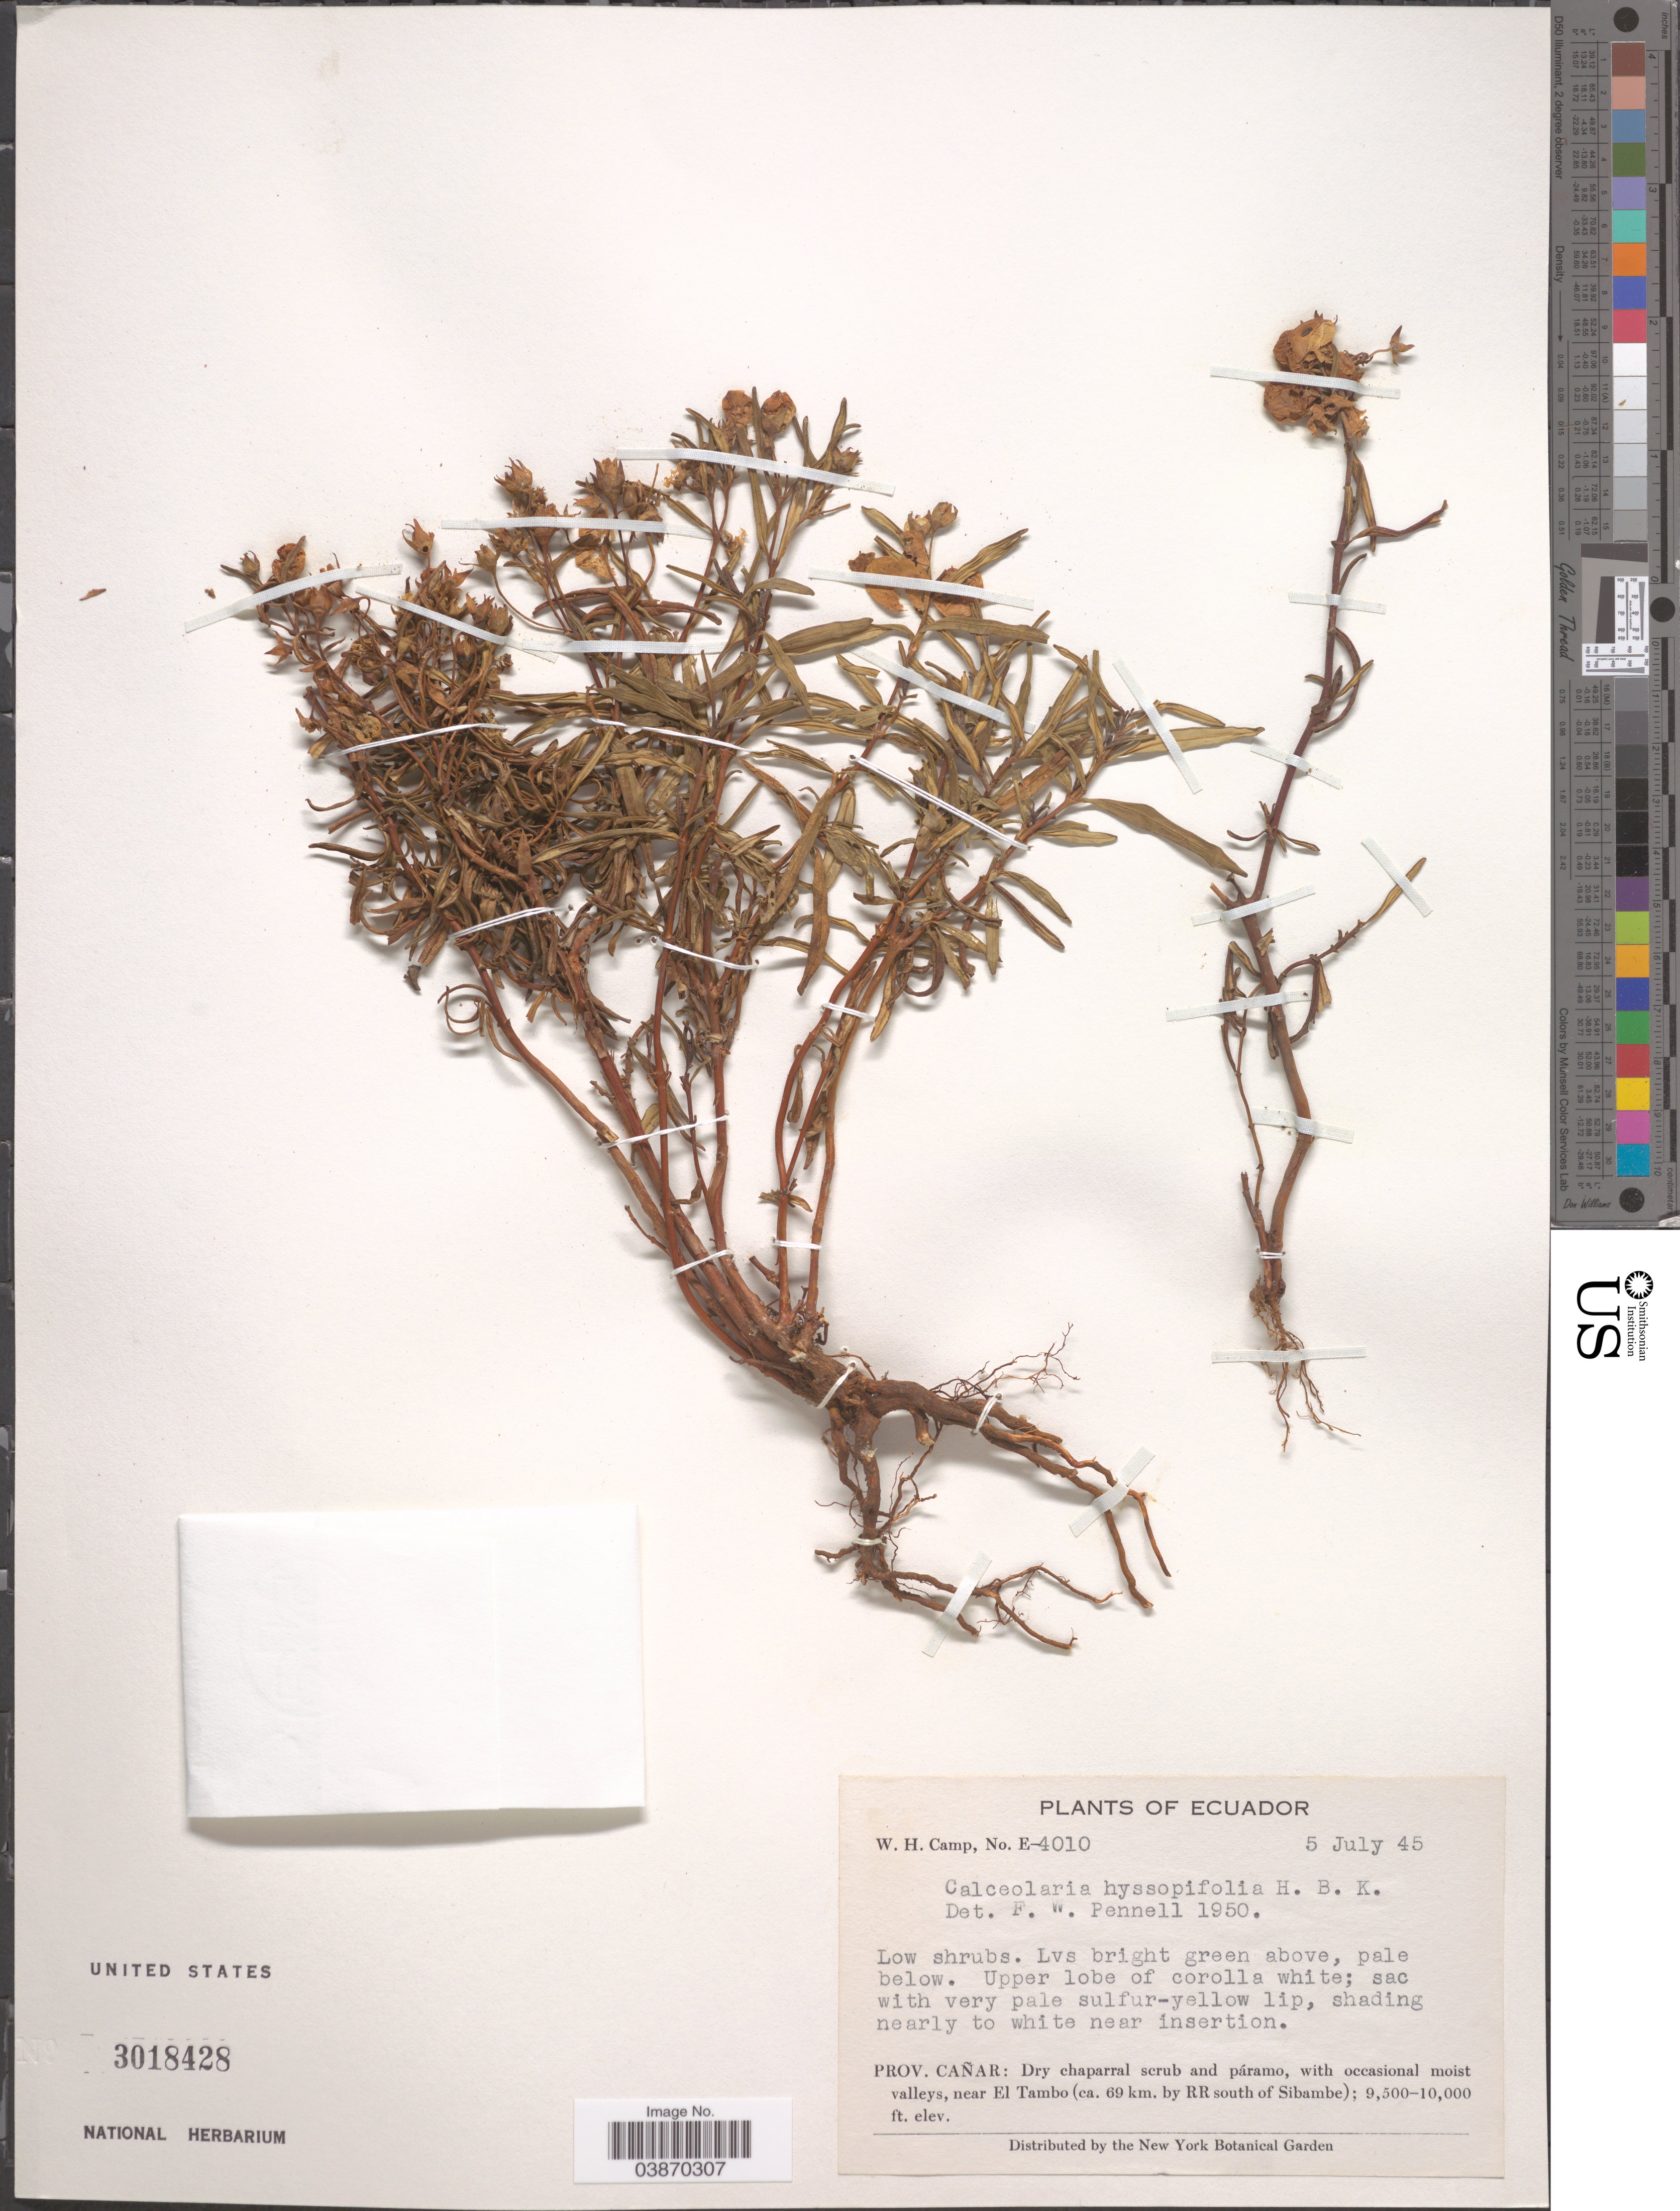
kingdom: Plantae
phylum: Tracheophyta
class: Magnoliopsida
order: Lamiales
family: Calceolariaceae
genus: Calceolaria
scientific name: Calceolaria hyssopifolia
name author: Kunth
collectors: W. H. Camp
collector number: E-4010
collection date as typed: Transcribed d/m/y: 5/7/45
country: Ecuador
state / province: Cañar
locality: Near El Tambo (ca. 69 km. by RR south of Sibambe).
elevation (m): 2896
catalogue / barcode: US 3018428